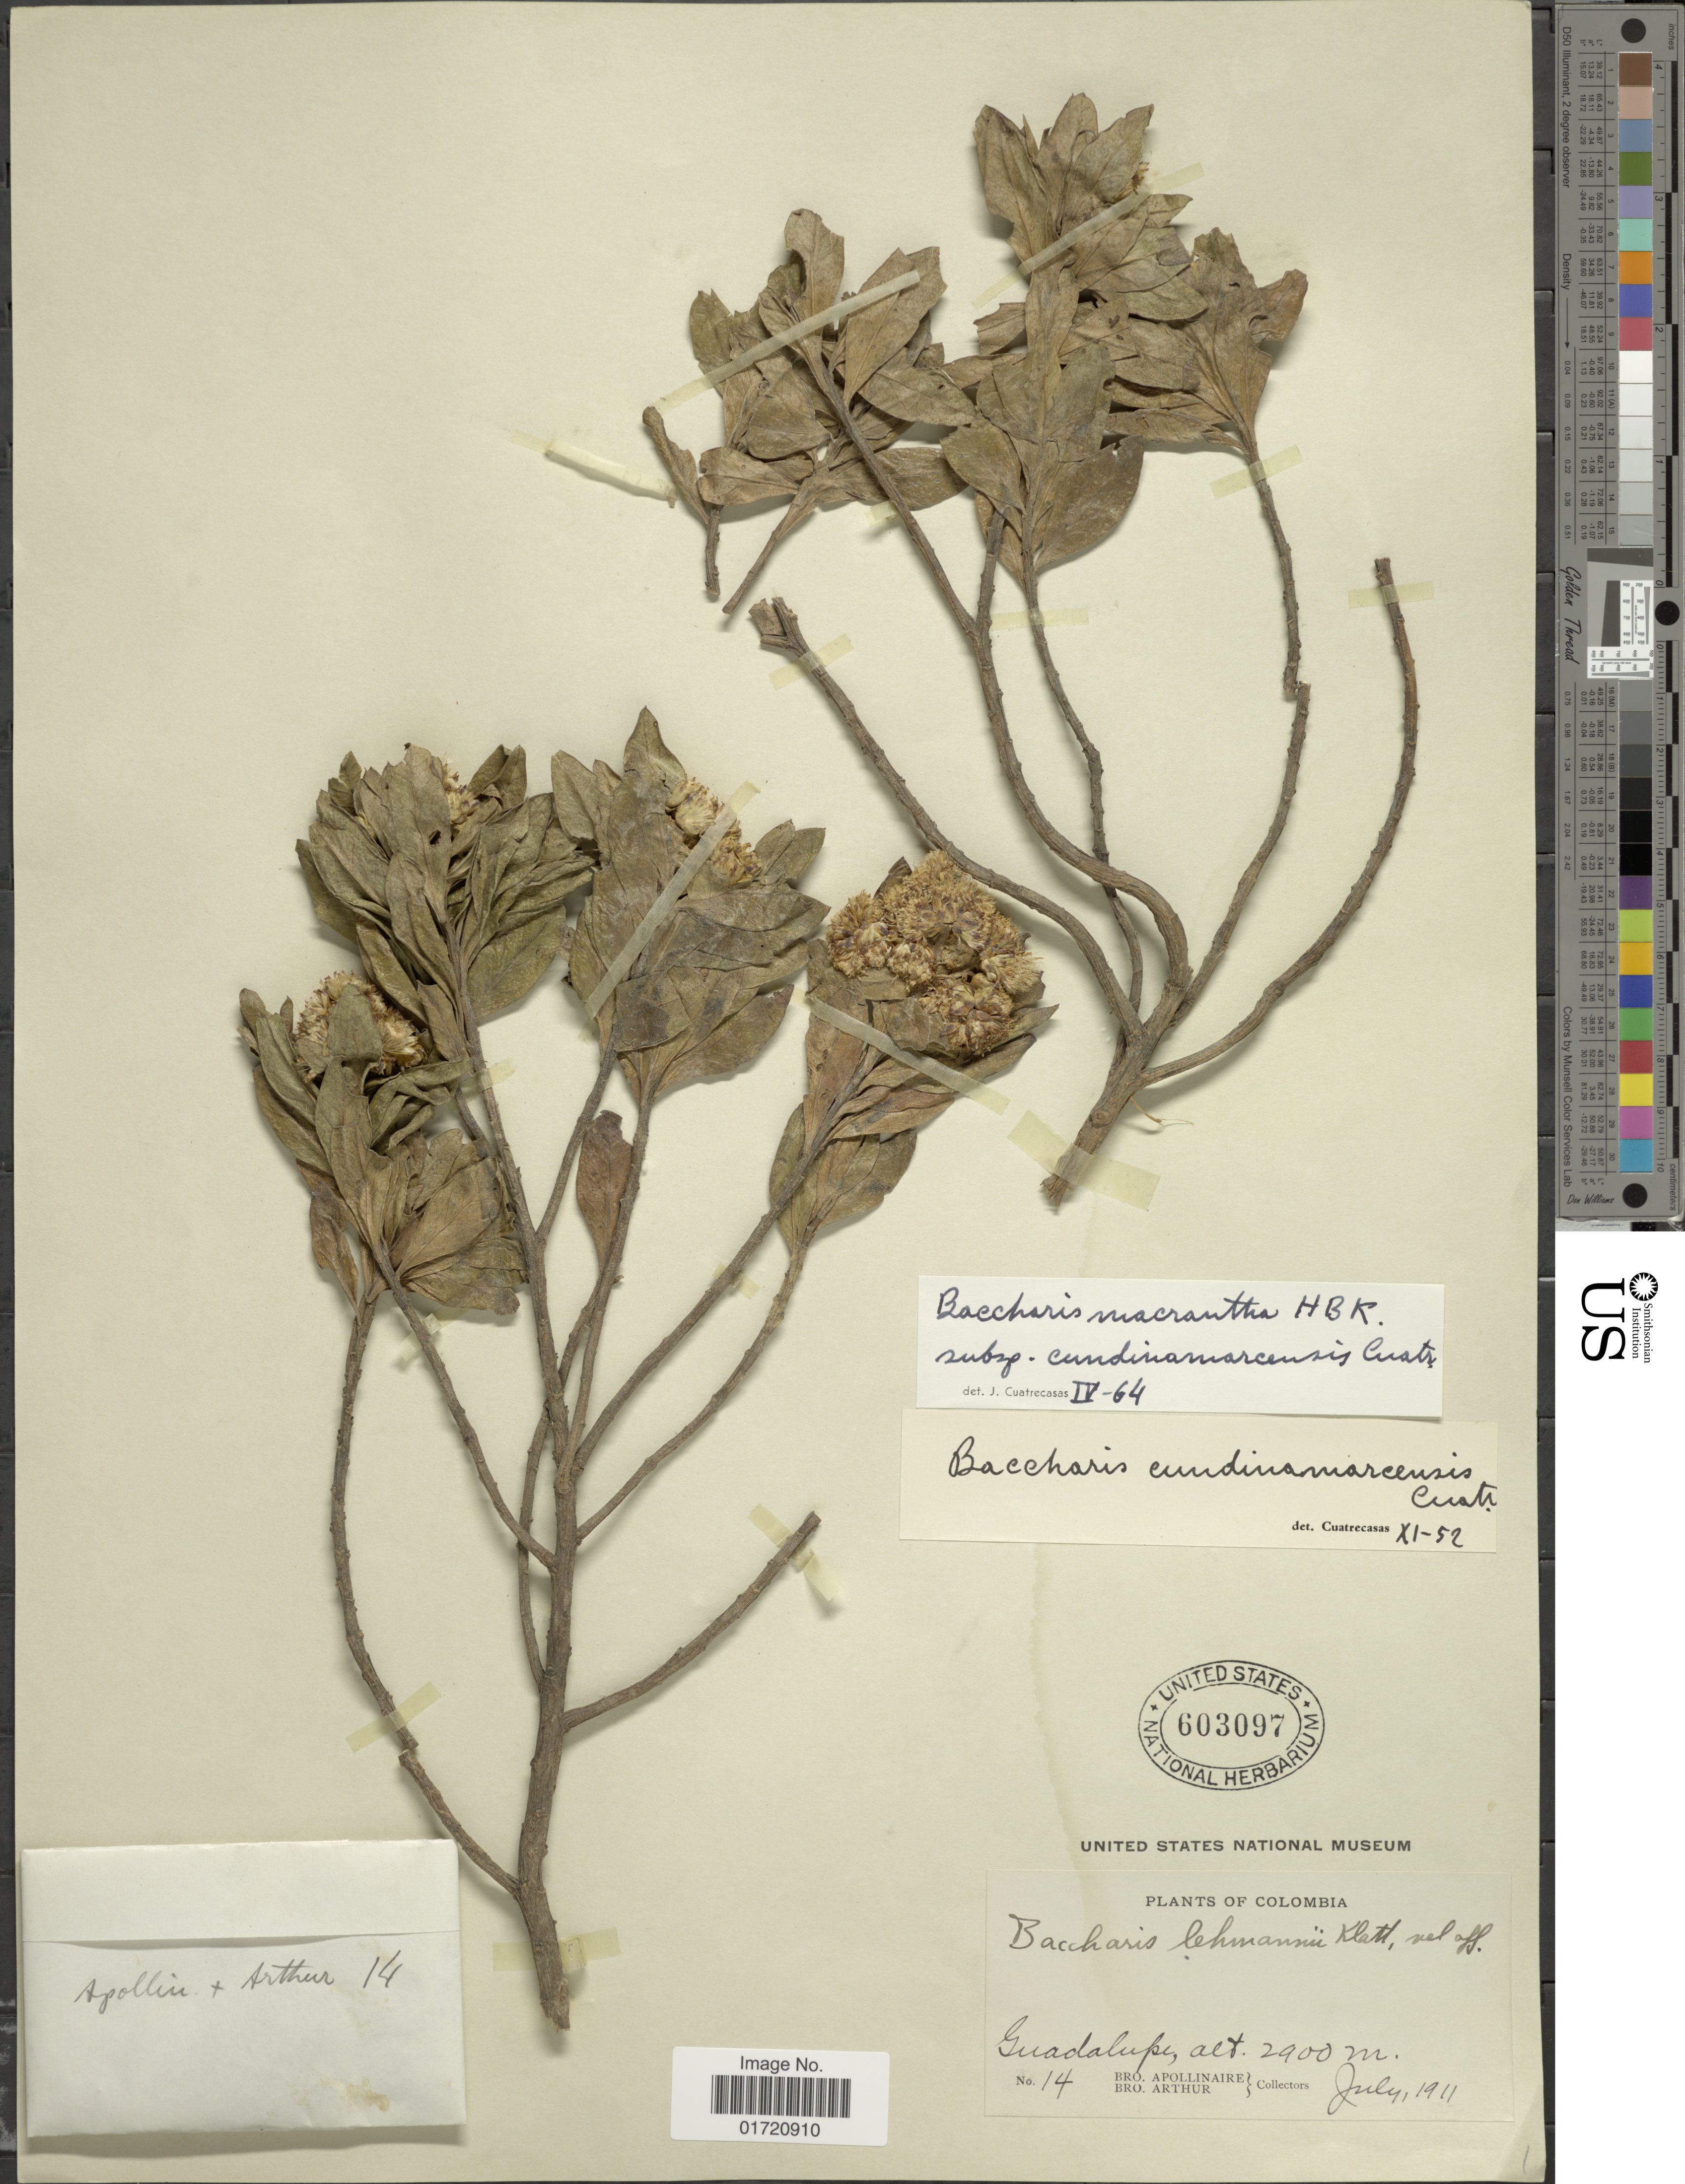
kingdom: Plantae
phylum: Tracheophyta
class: Magnoliopsida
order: Asterales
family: Asteraceae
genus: Baccharis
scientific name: Baccharis macrantha subsp. cundinamarcensis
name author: (Cuatrec.) Cuatrec.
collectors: Bro. Apollinaire & Bro. Arthur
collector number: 14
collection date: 1911-07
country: Colombia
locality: Guadalupe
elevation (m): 2900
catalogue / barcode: US 603097